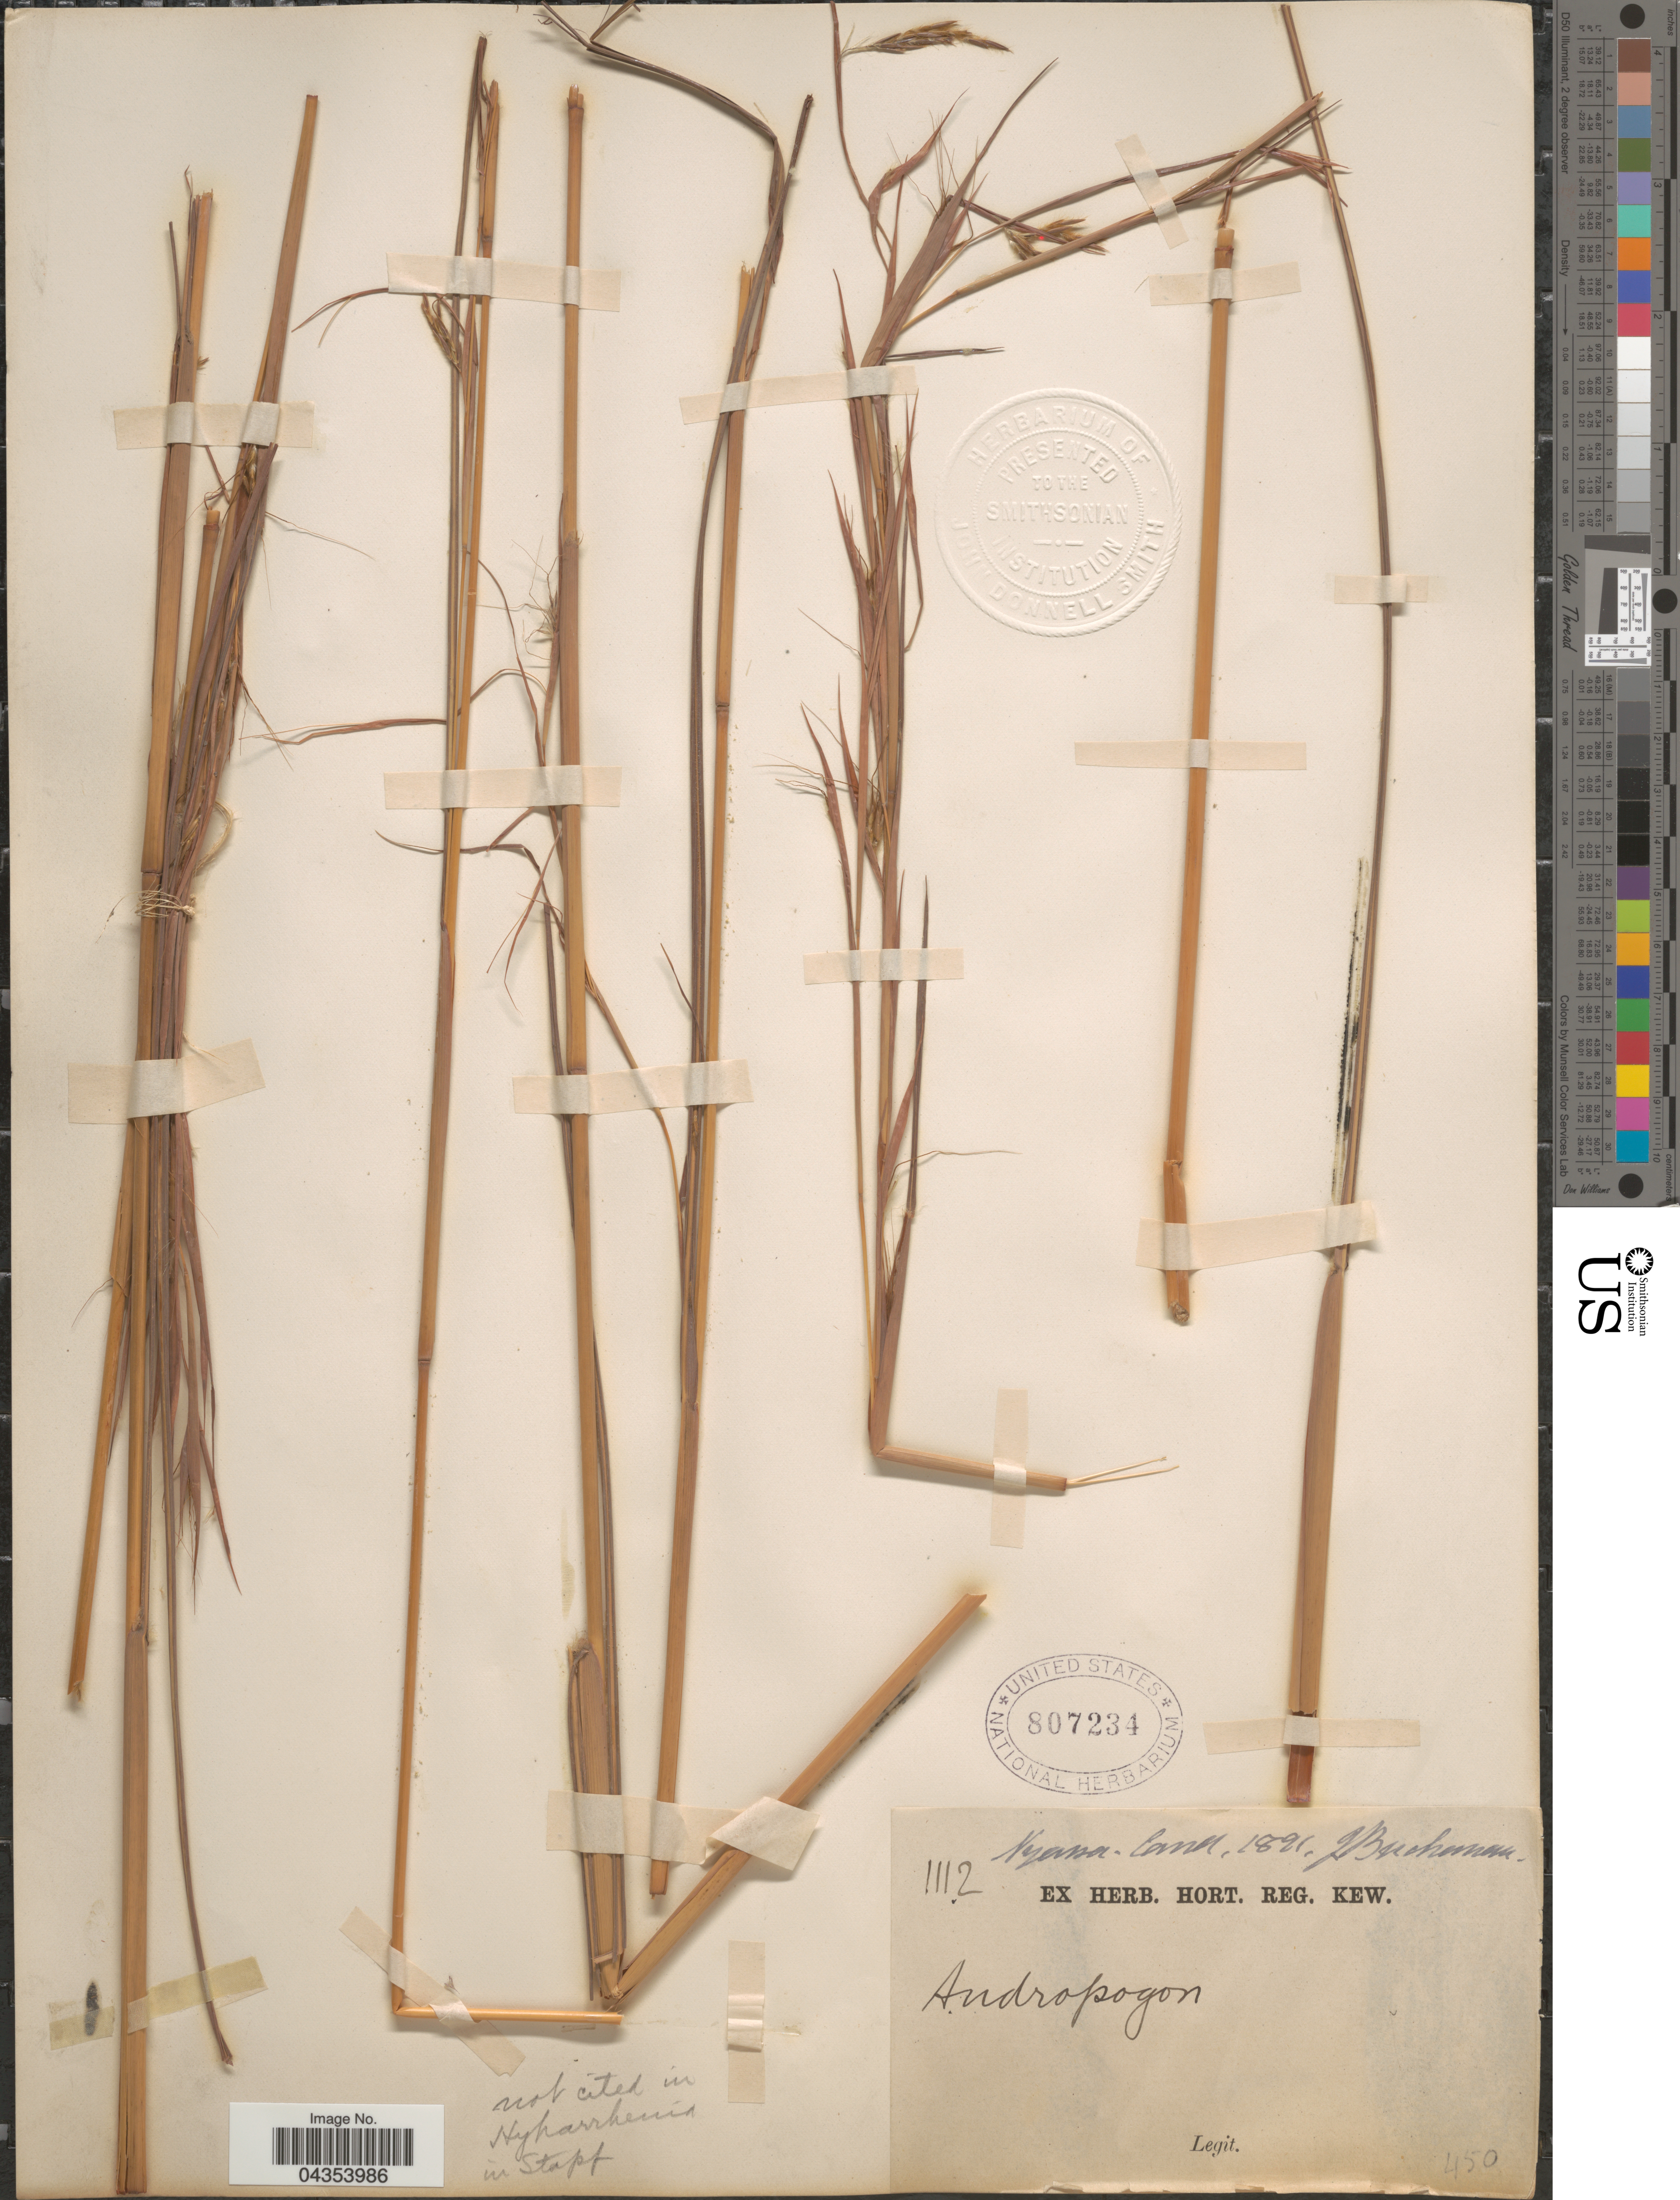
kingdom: Plantae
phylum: Tracheophyta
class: Liliopsida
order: Poales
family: Poaceae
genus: Hyparrhenia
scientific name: Hyparrhenia sp.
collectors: J. Buchanan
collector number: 1112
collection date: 1891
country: Malawi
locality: Nyassa-land.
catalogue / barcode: US 807234